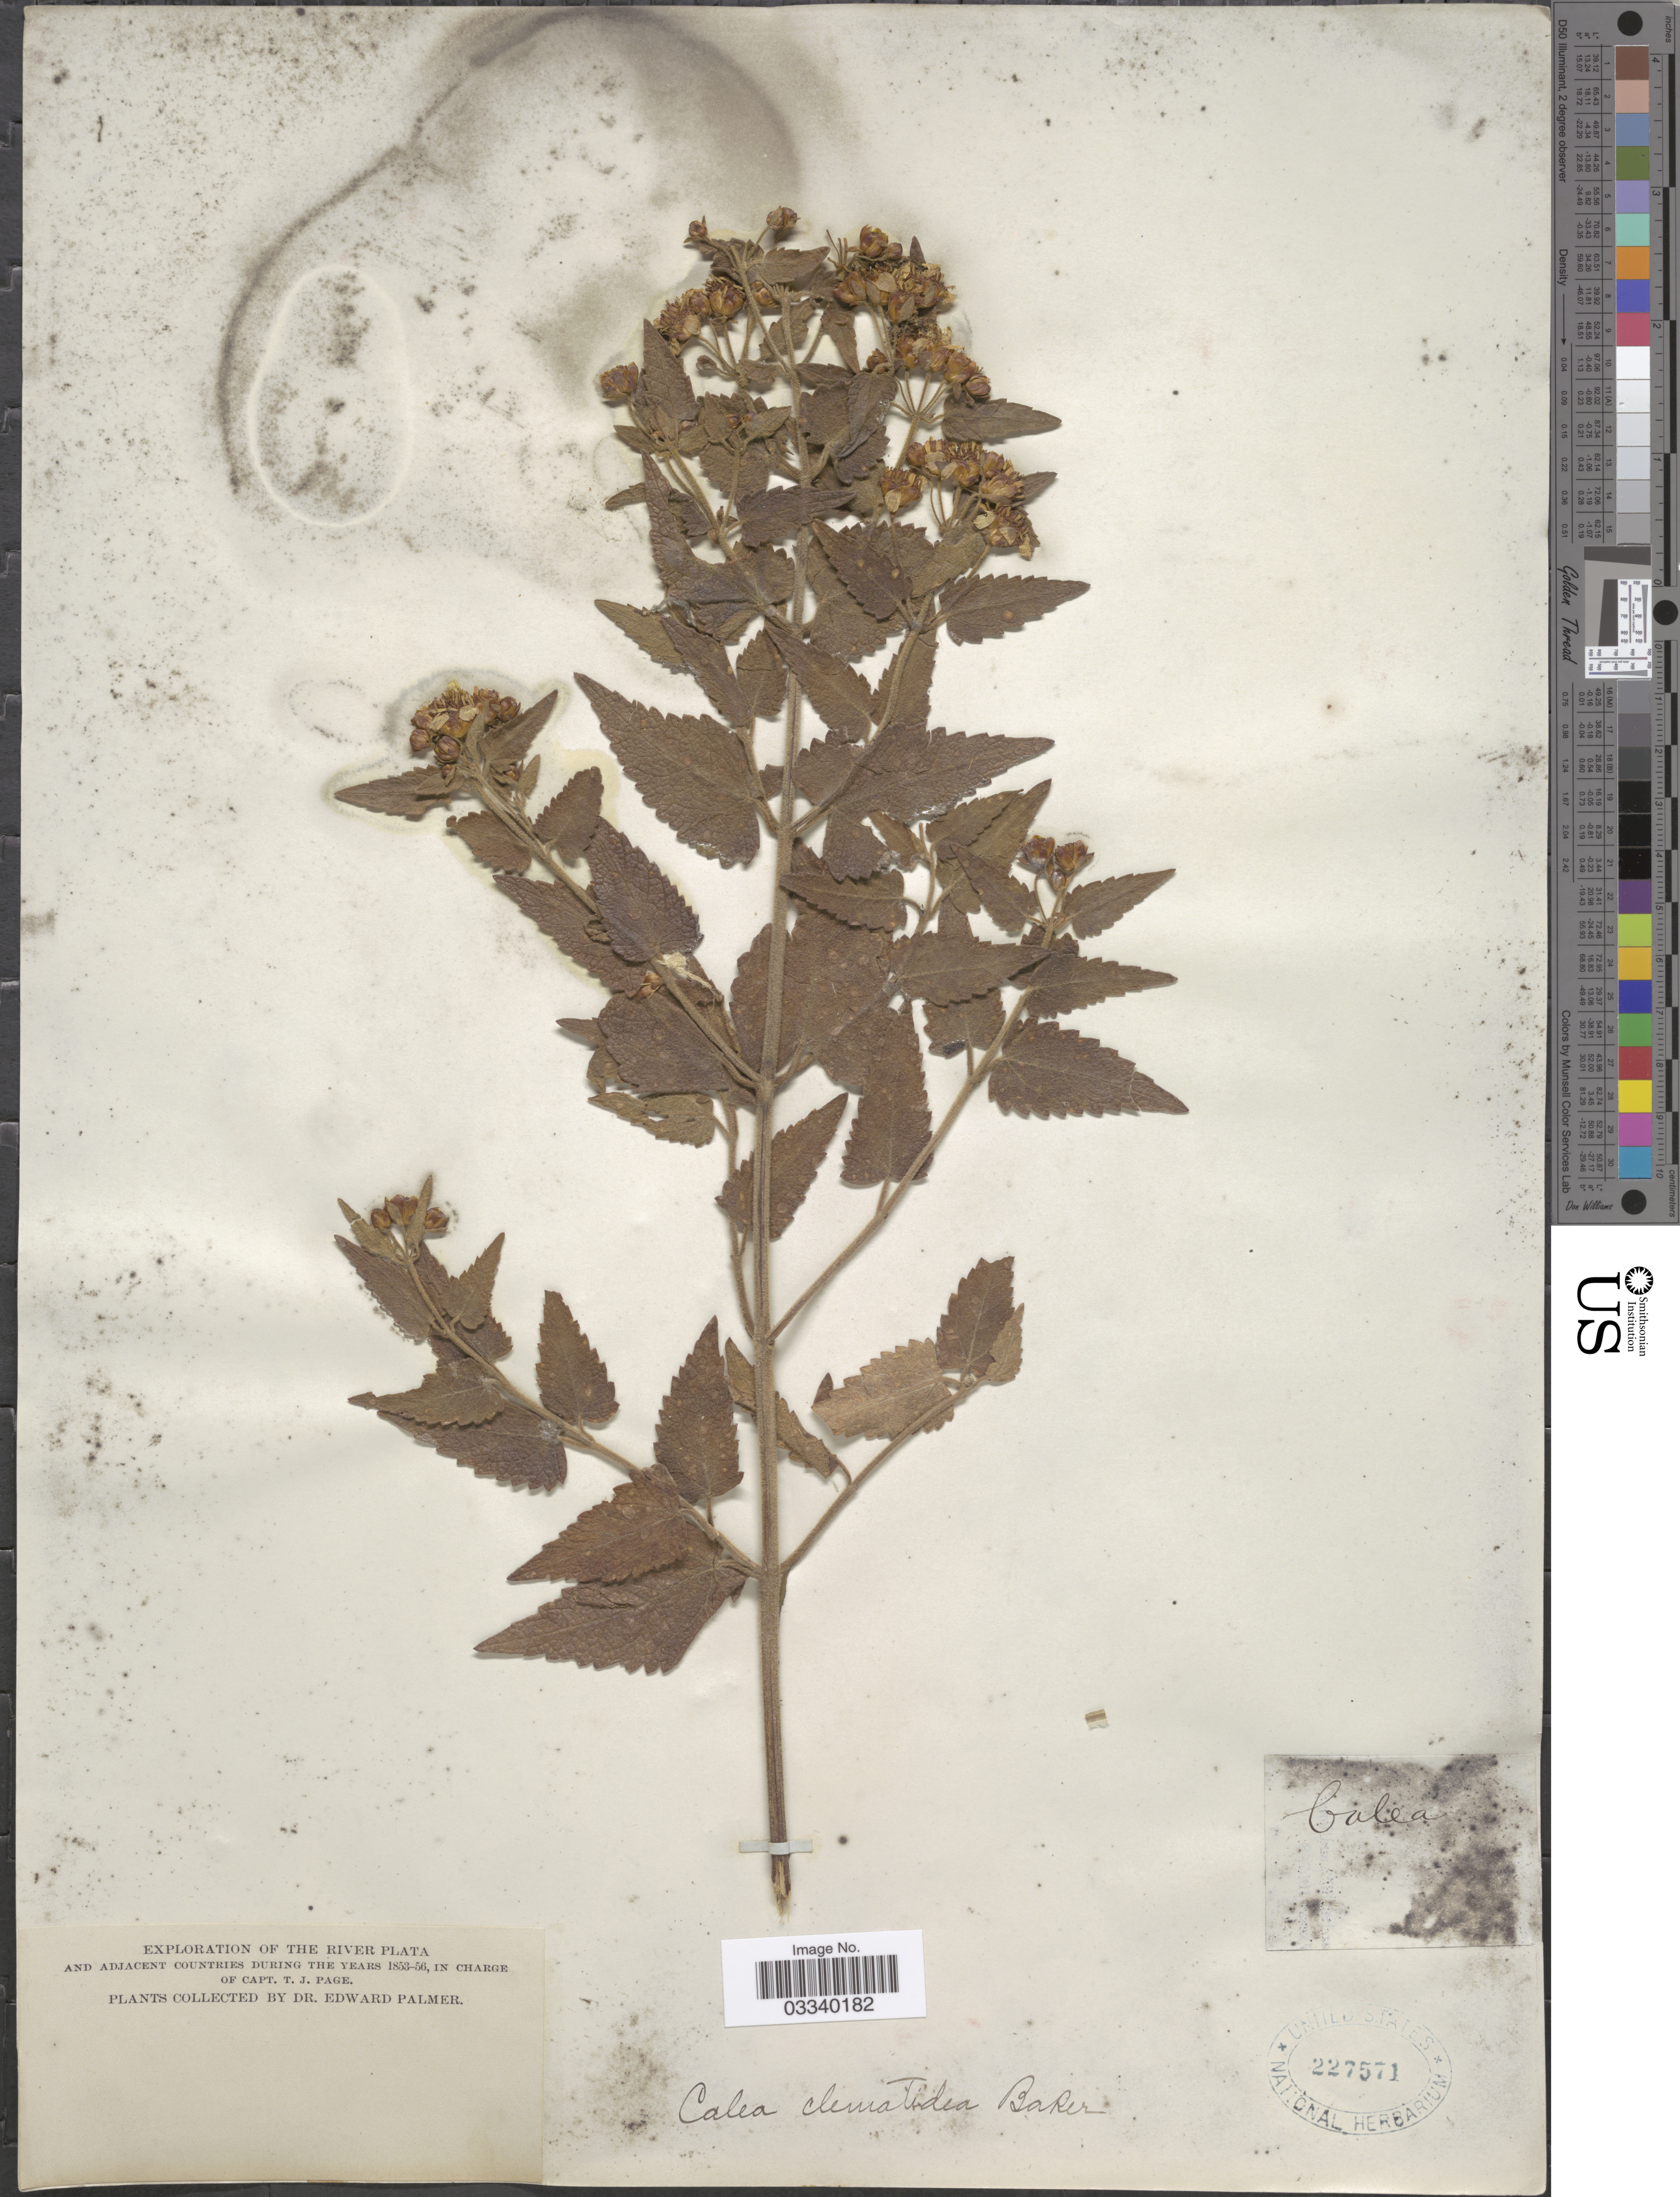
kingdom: Plantae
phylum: Tracheophyta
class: Magnoliopsida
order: Asterales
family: Asteraceae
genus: Calea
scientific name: Calea clematidea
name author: Baker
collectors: E. Palmer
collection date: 1853/1856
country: Paraguay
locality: The River Plata.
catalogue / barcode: US 227571